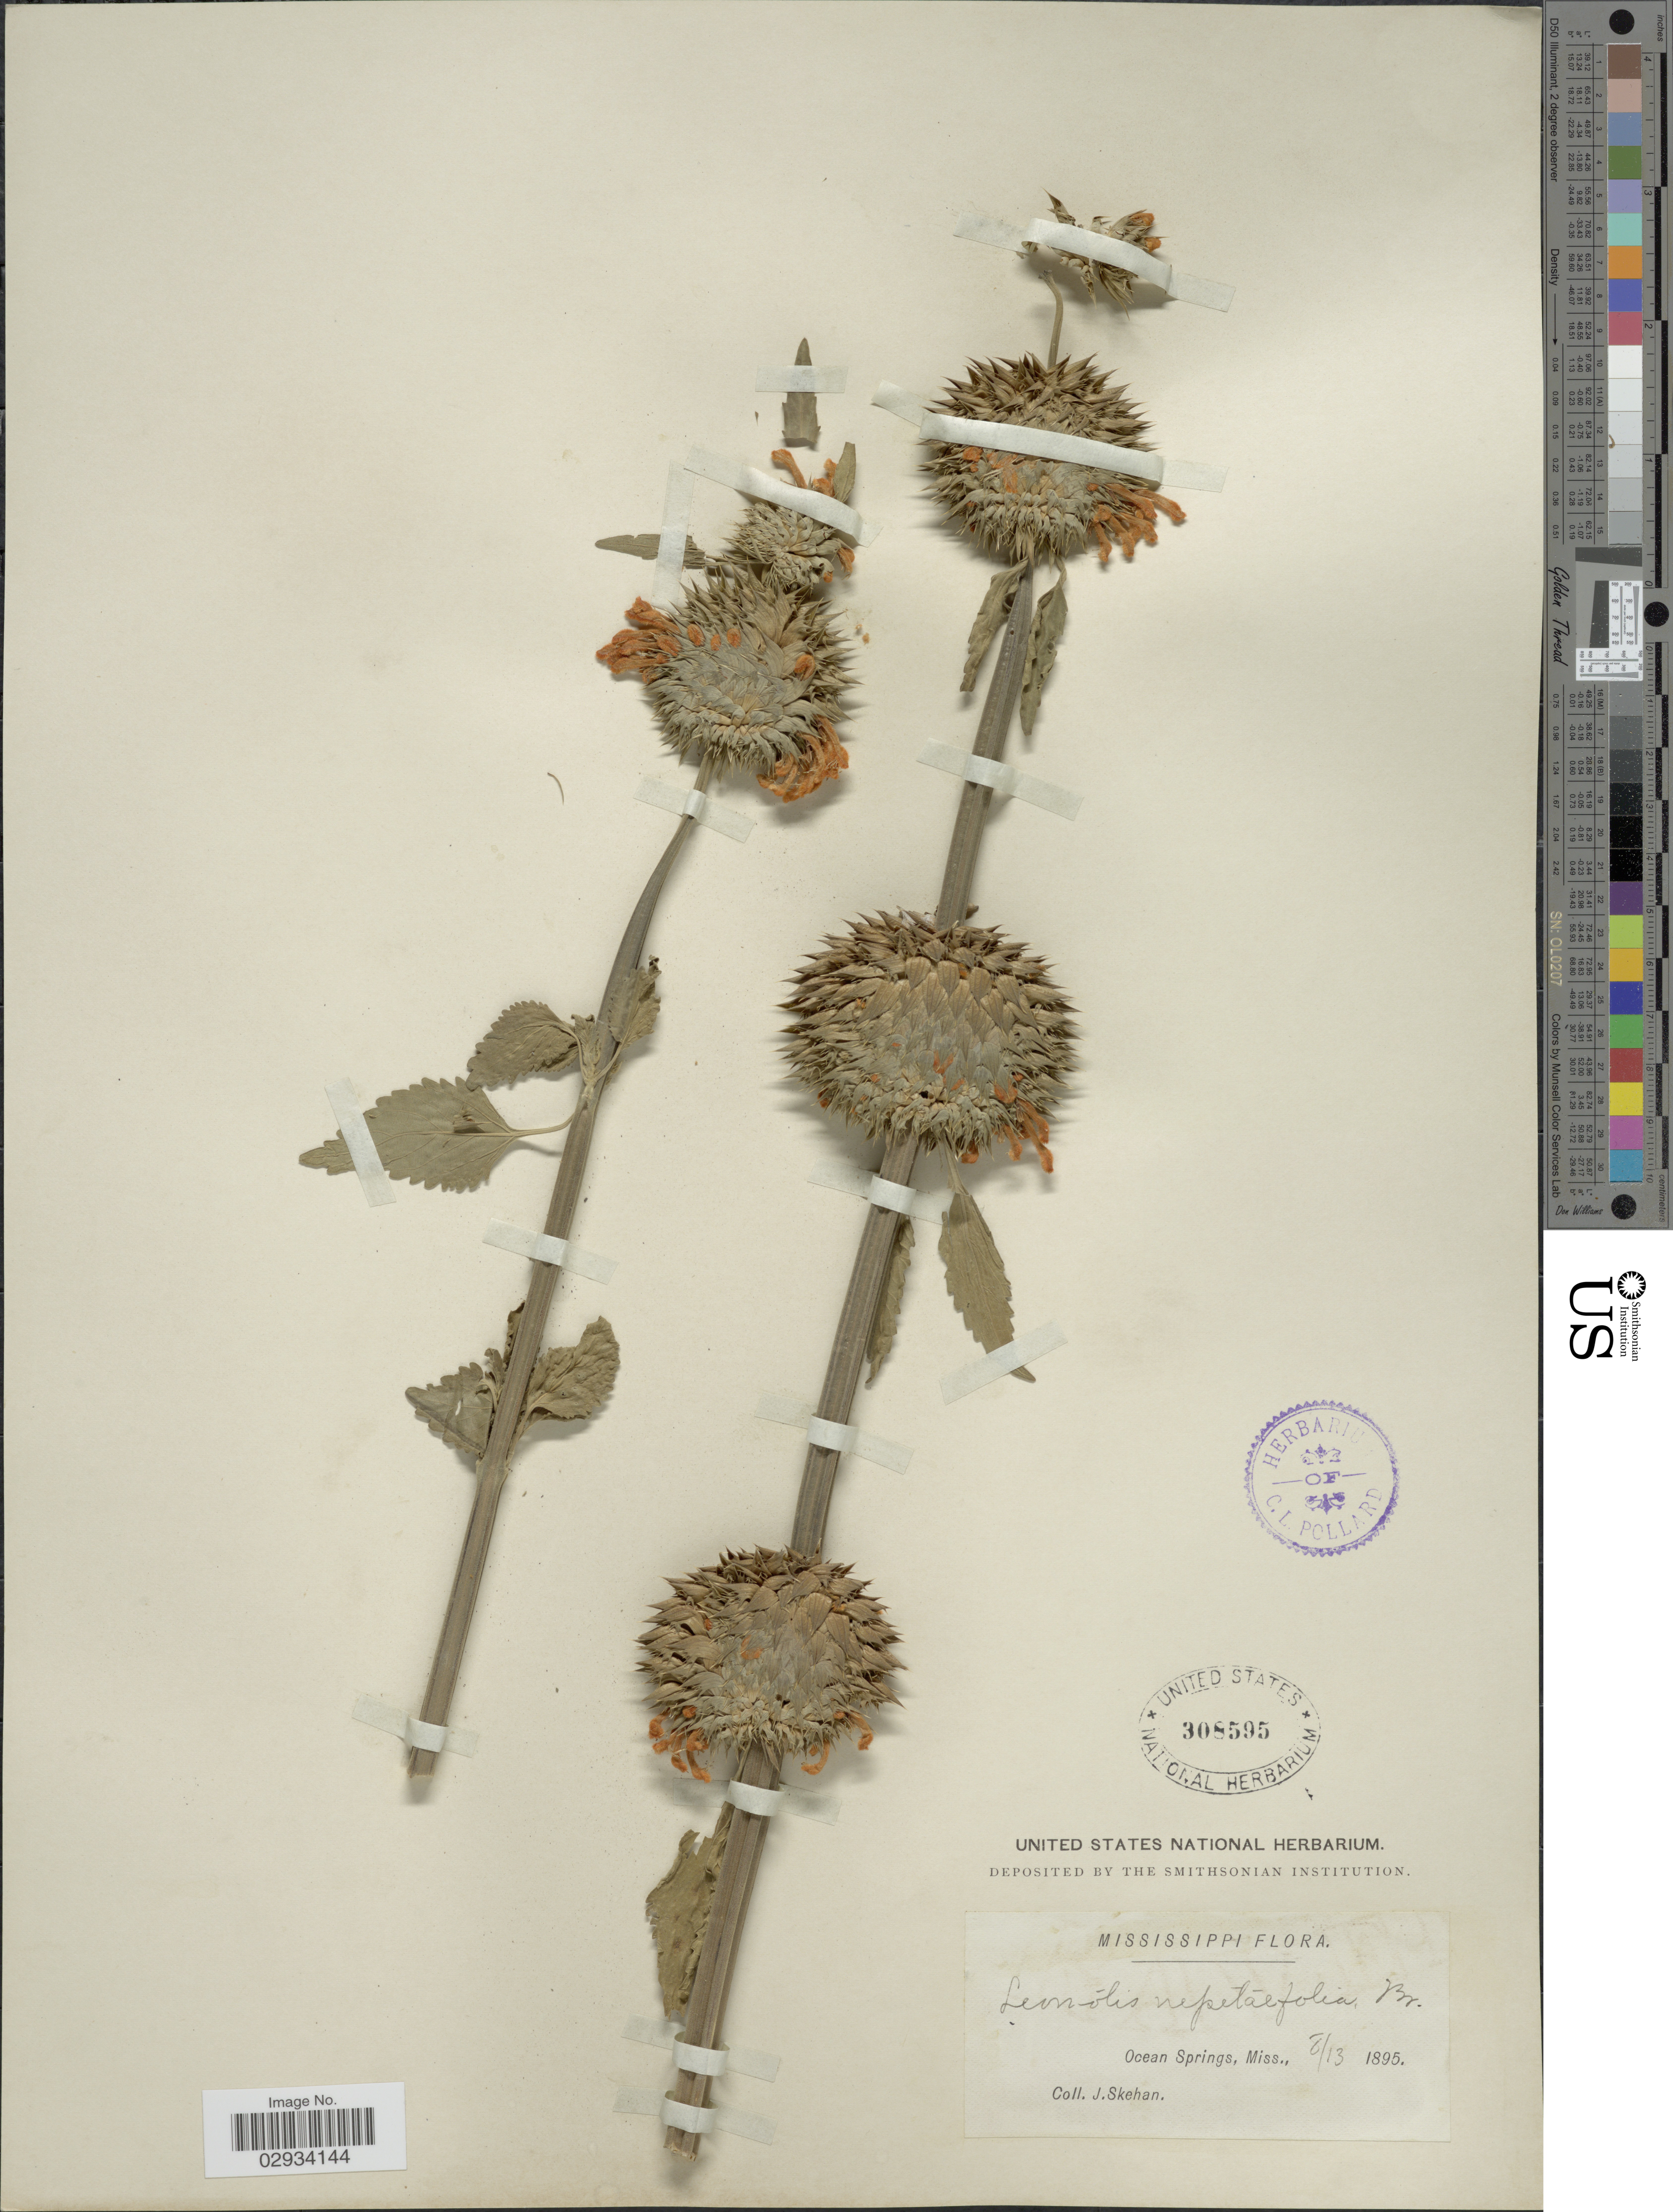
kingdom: Plantae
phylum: Tracheophyta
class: Magnoliopsida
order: Lamiales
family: Lamiaceae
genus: Leonotis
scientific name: Leonotis nepetifolia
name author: (L.) R. Br.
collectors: J. Skehan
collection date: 1895-08-13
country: United States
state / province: Mississippi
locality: Ocean Springs, Miss.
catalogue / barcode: US 308595